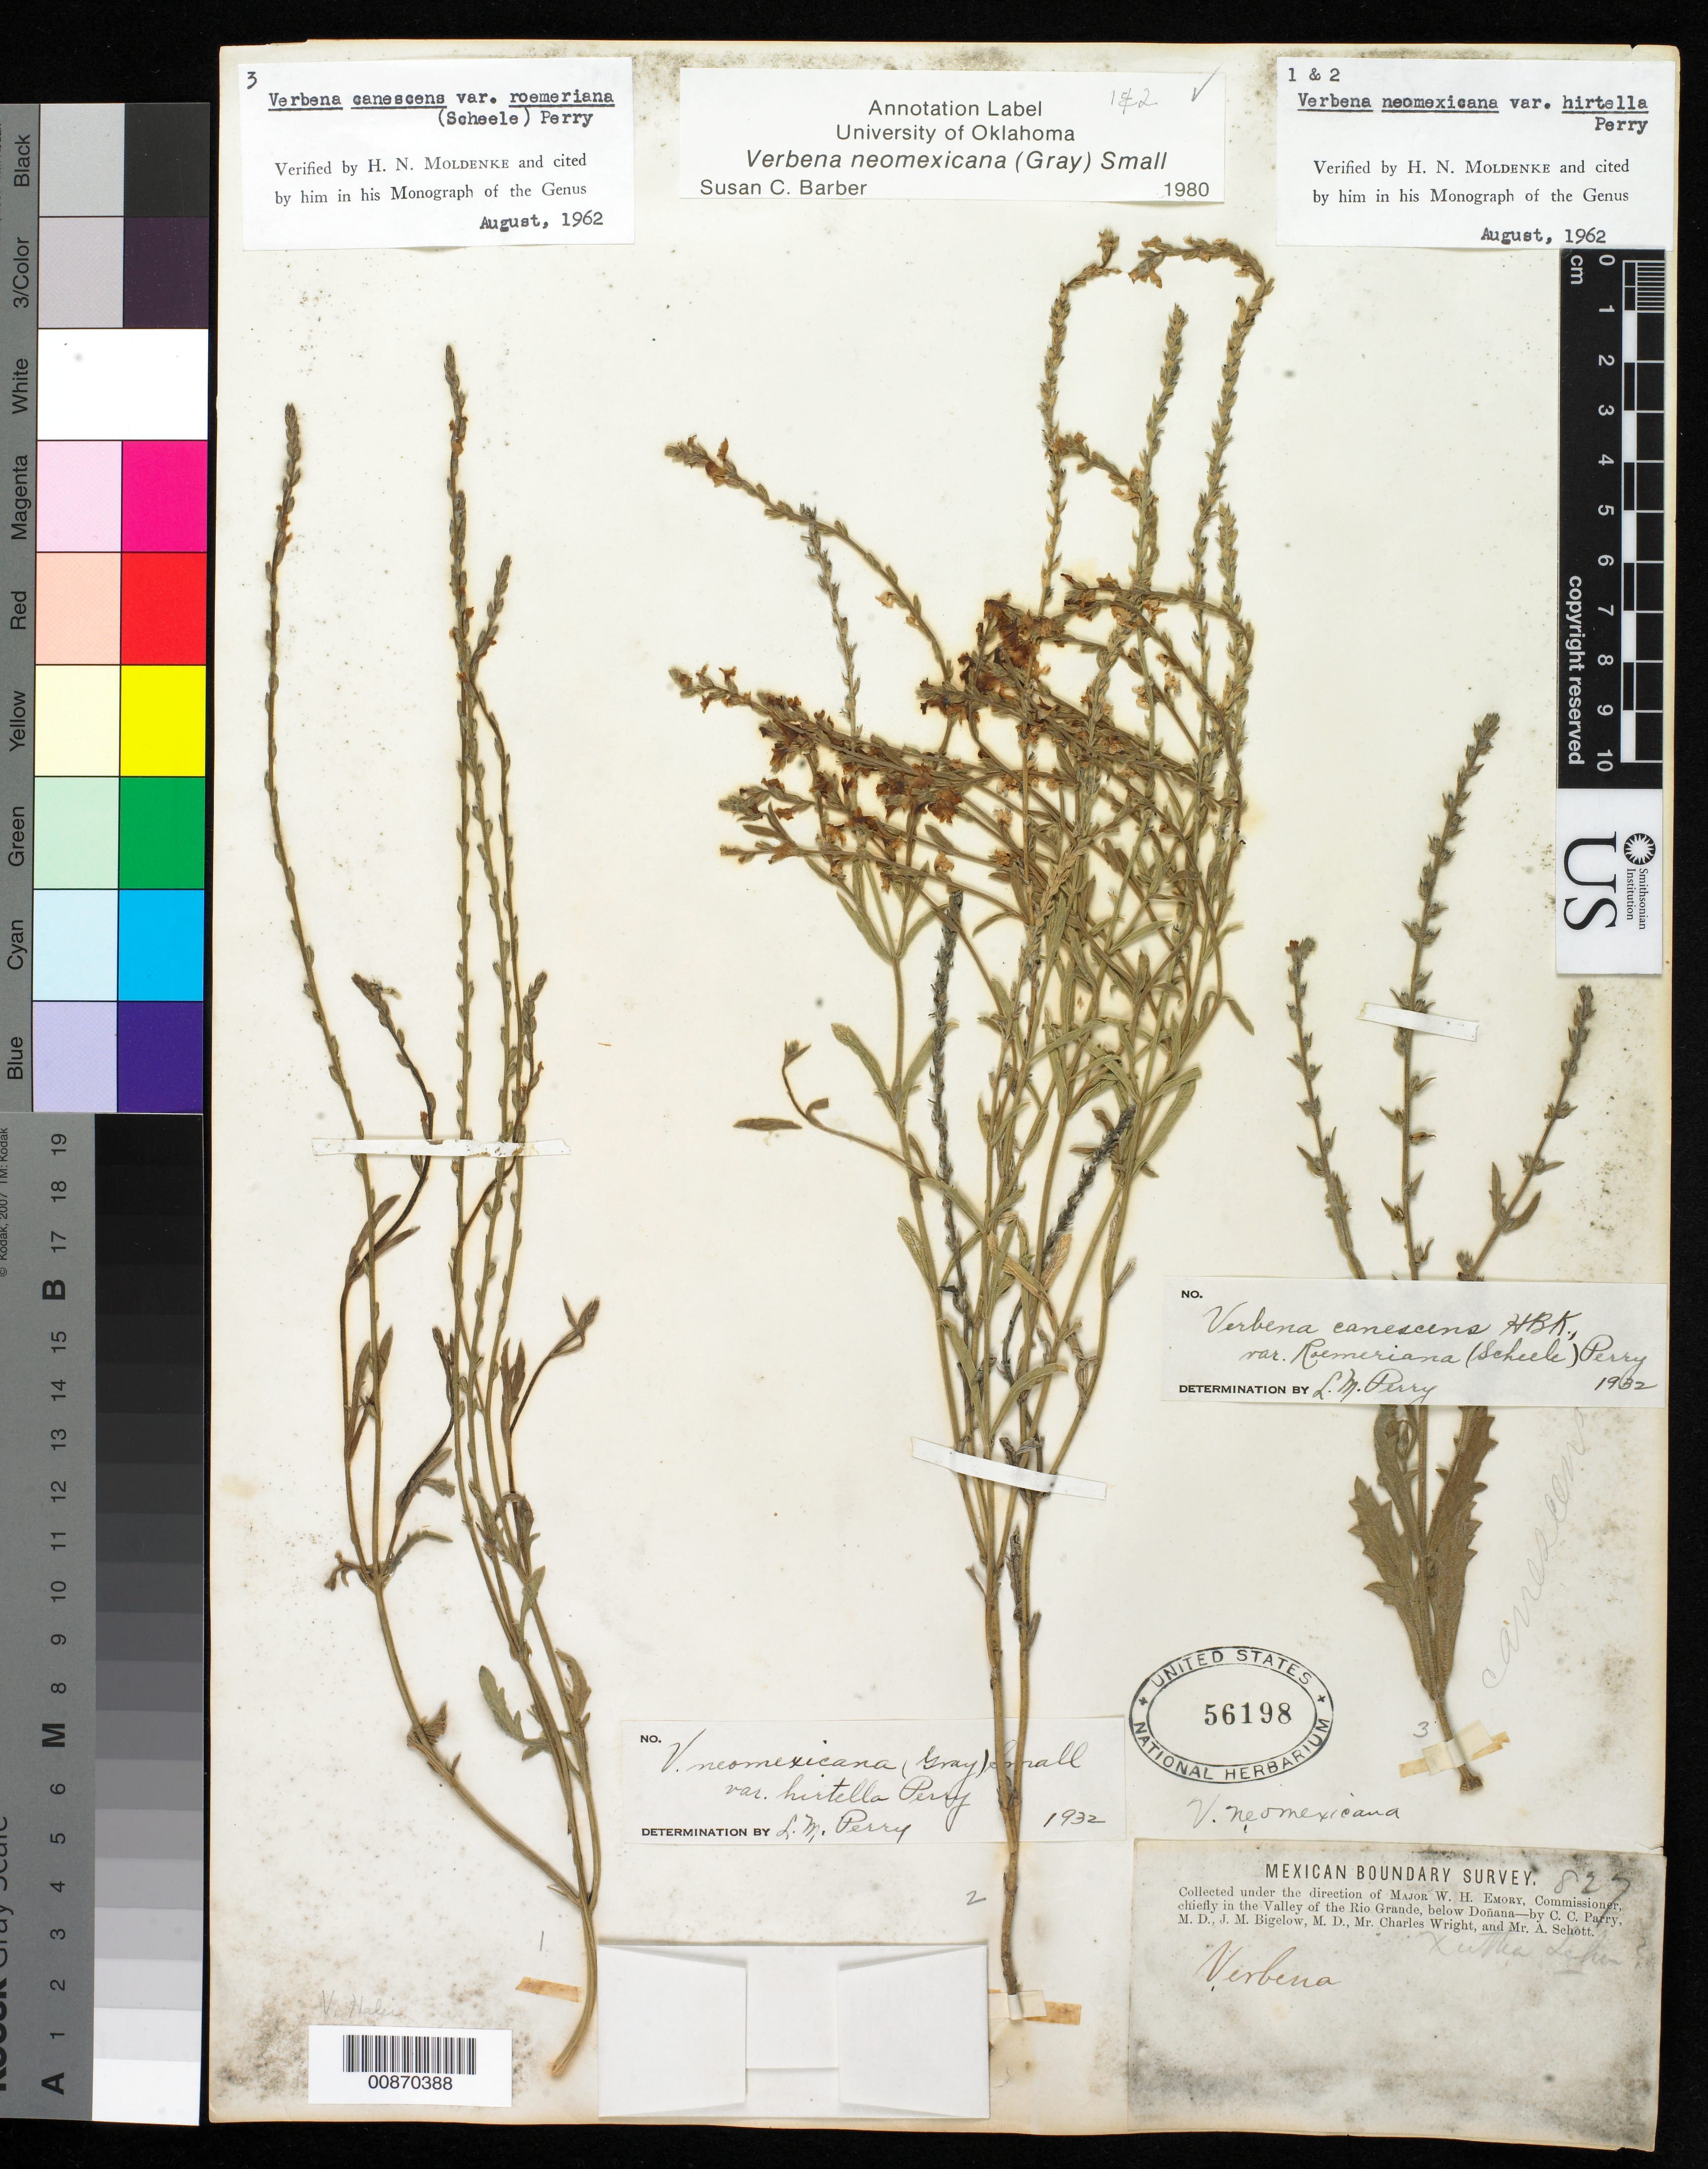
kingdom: Plantae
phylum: Tracheophyta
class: Magnoliopsida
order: Lamiales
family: Verbenaceae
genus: Verbena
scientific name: Verbena neomexicana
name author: (A. Gray) Small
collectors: C. C. Parry, J. M. Bigelow, C. Wright & A. C. V. Schott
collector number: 827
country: United States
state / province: New Mexico / Texas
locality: Valley of the Rio Grande, below Doñana.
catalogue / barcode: US 56198